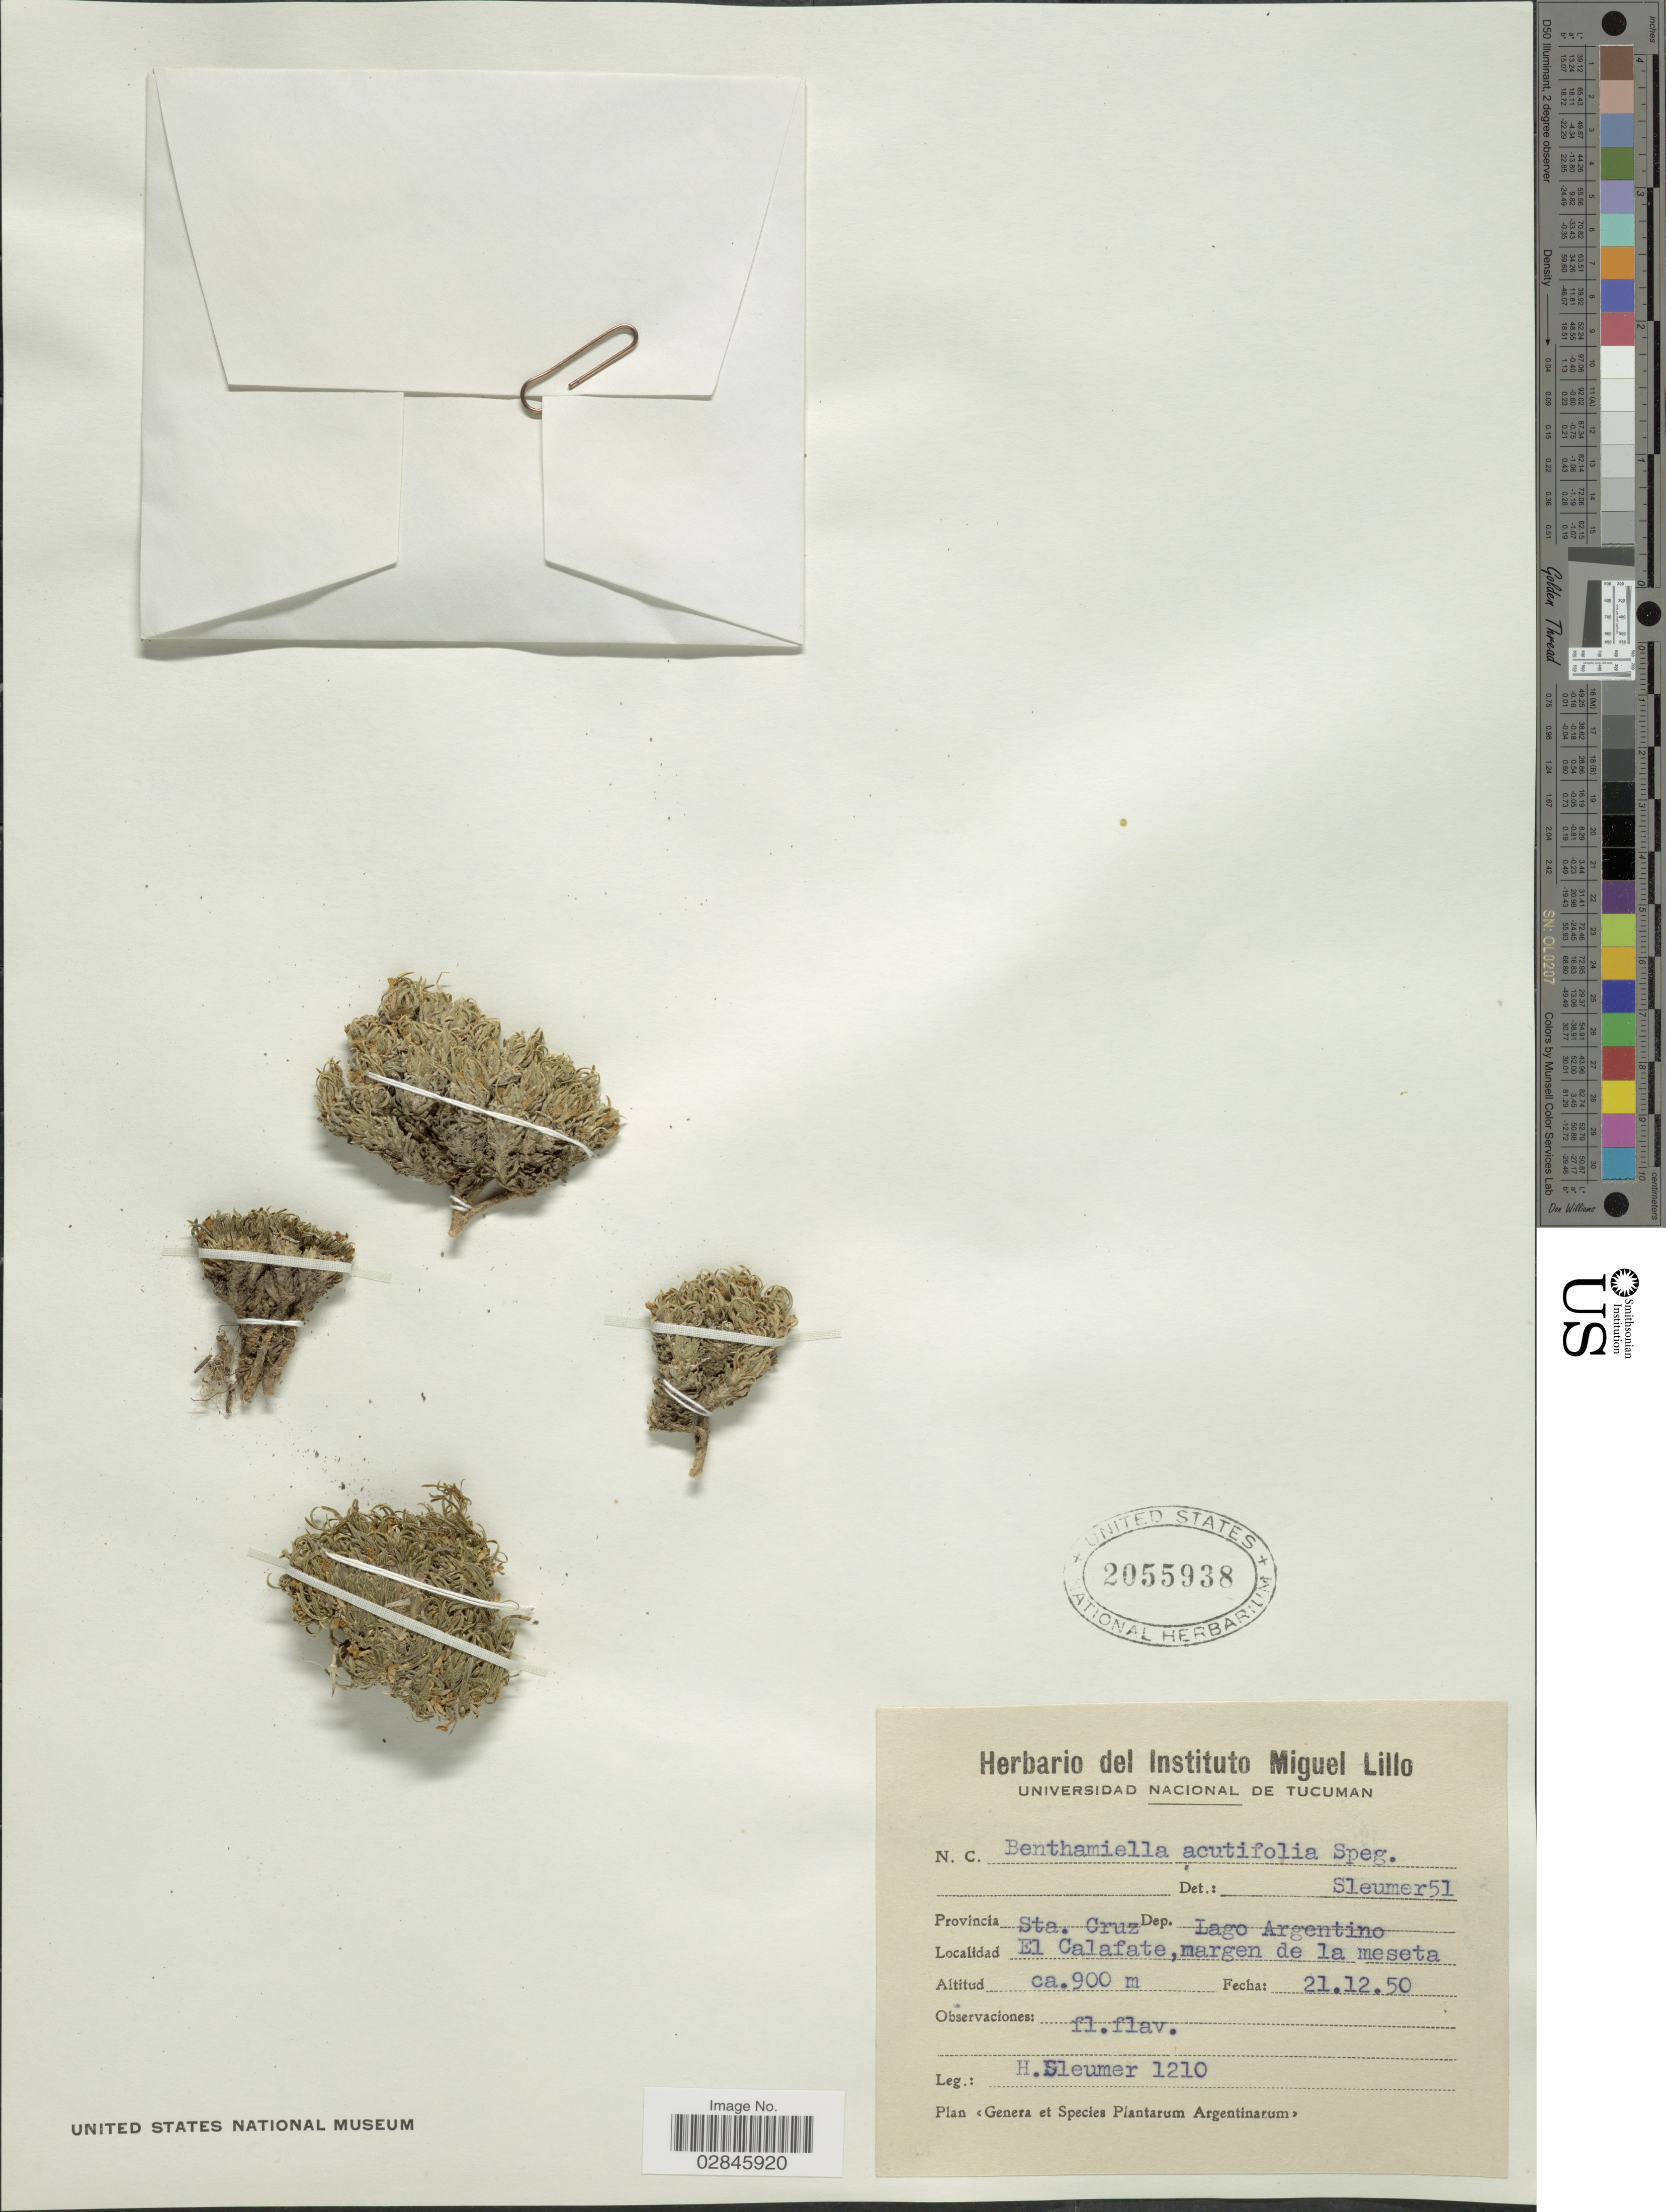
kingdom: Plantae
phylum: Tracheophyta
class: Magnoliopsida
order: Solanales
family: Solanaceae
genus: Benthamiella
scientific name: Benthamiella longifolia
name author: Speg.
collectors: H. O. Sleumer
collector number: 1210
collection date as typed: Transcribed d/m/y: 21/12/50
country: Argentina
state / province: Santa Cruz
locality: Dep. Lago Argentino. El Calafate, margen de la meseta.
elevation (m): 900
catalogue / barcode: US 2055938